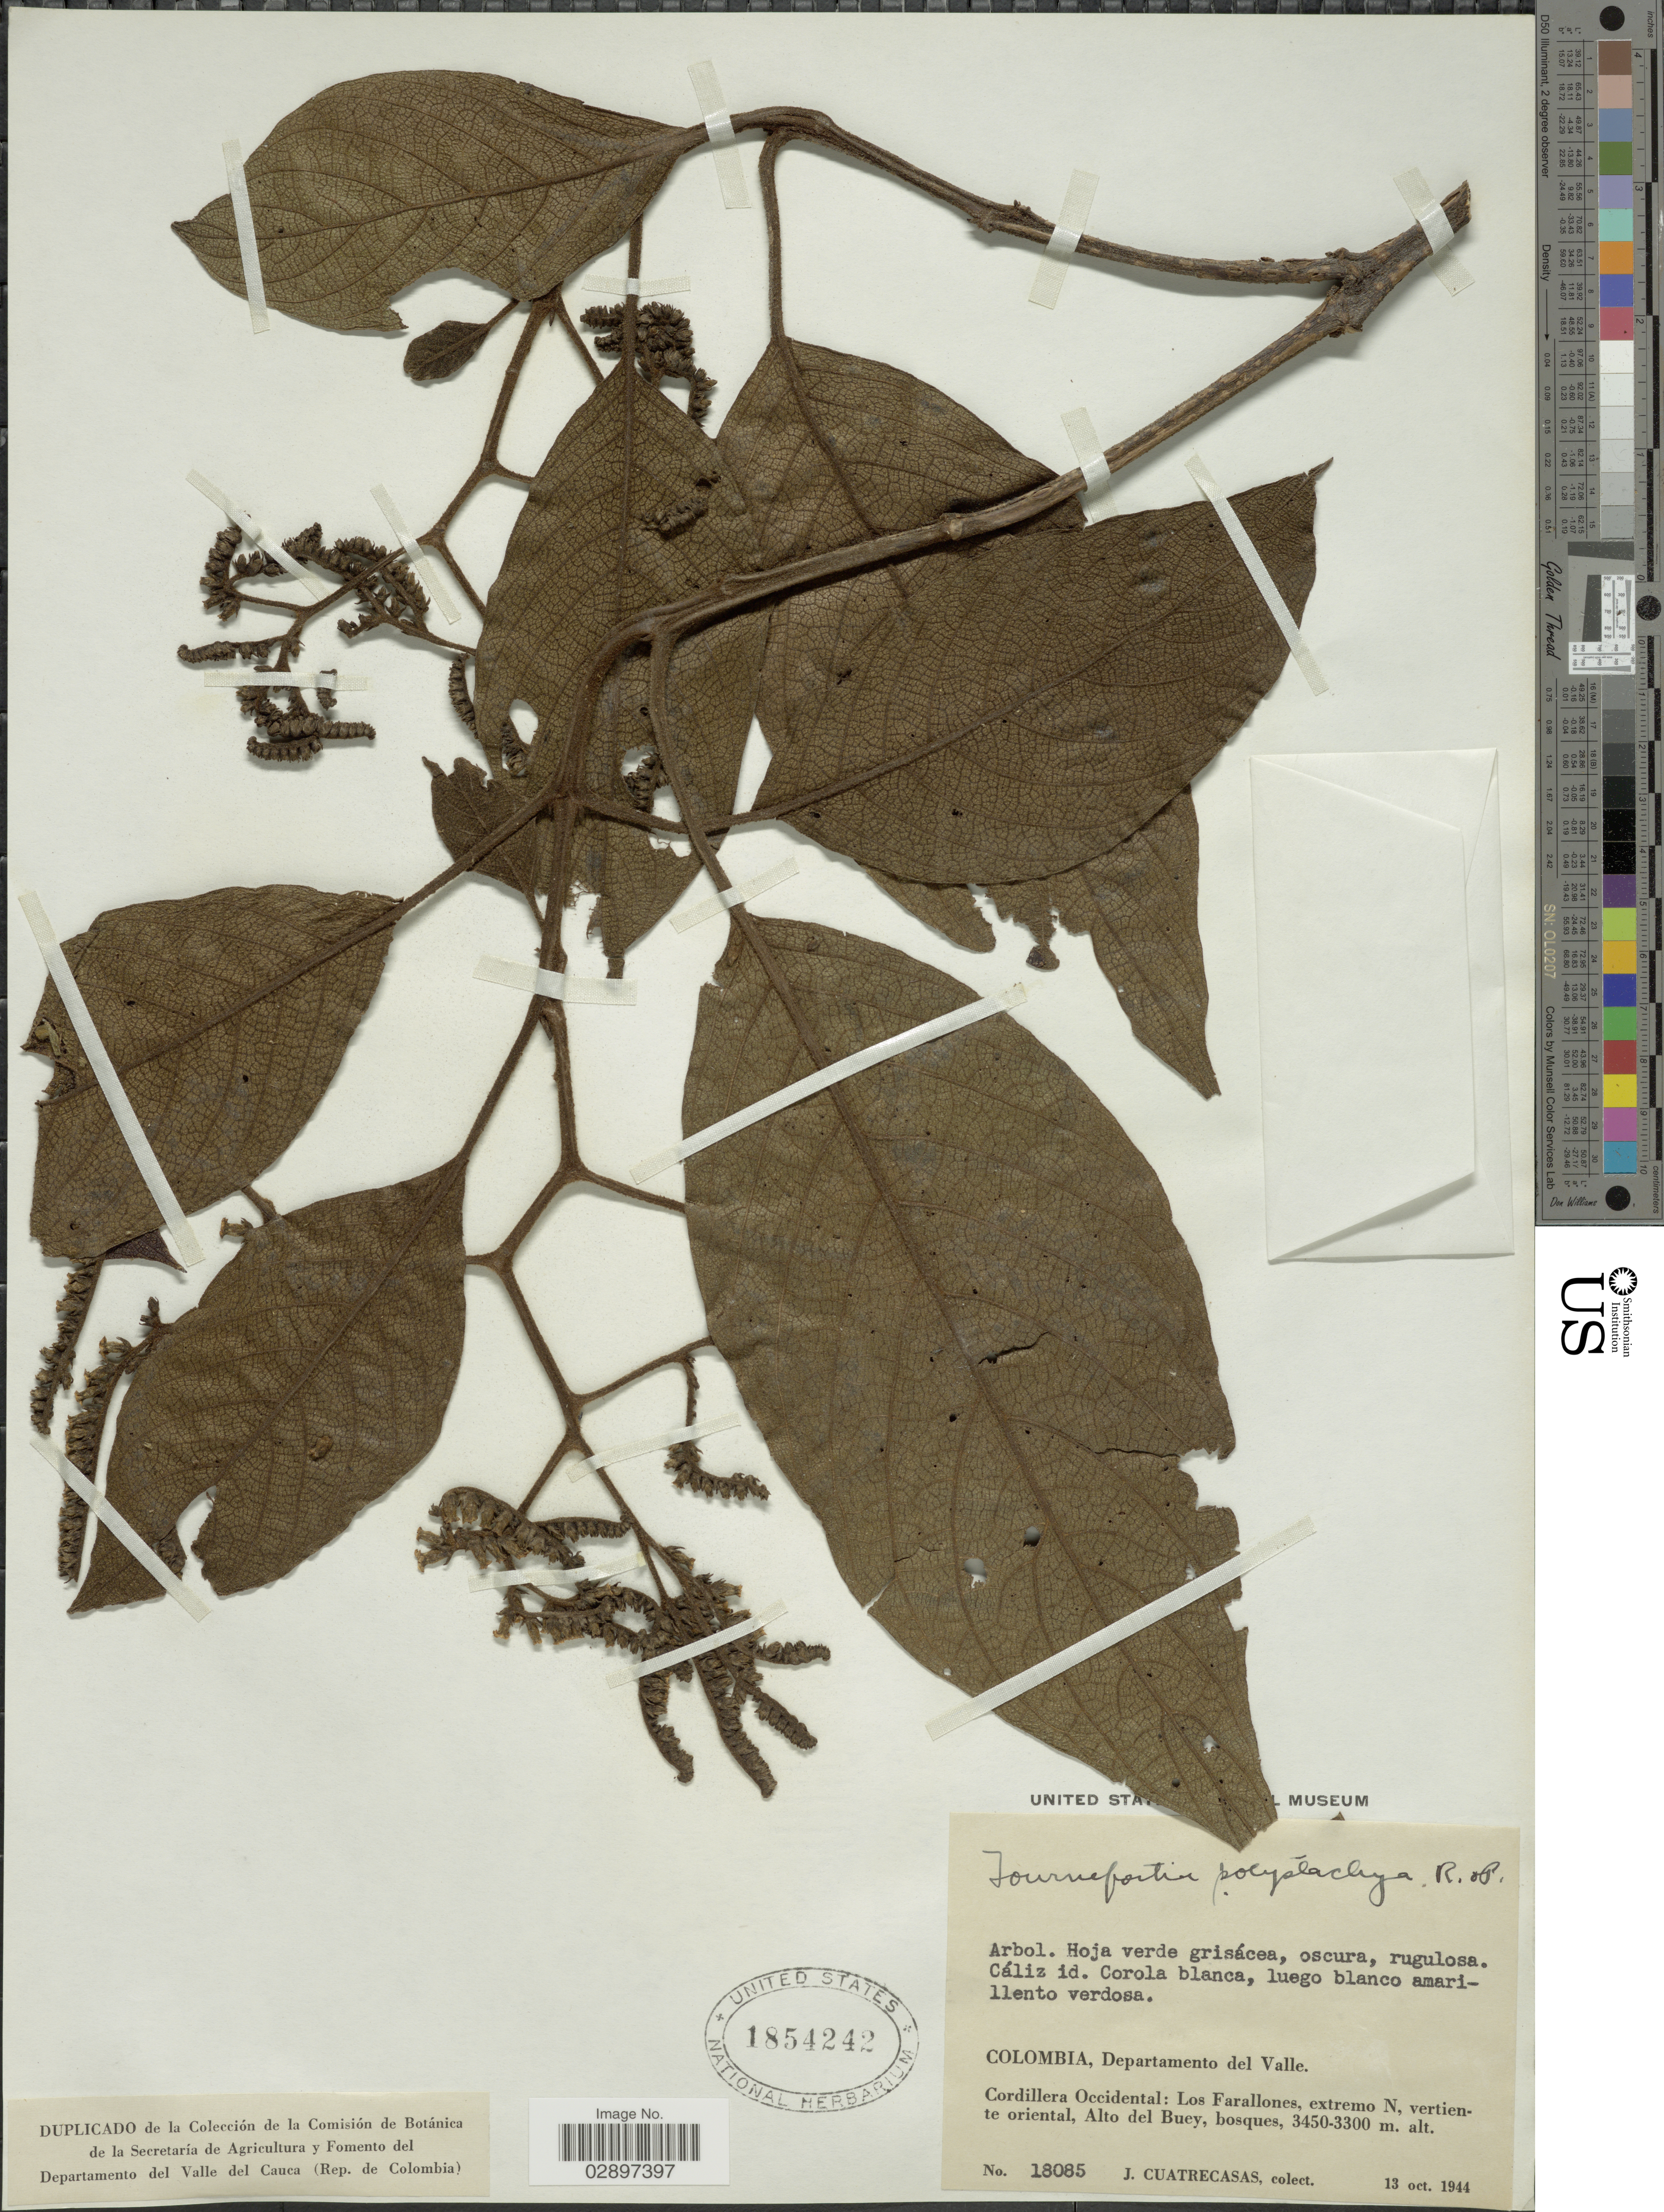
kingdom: Plantae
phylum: Tracheophyta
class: Magnoliopsida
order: Boraginales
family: Heliotropiaceae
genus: Tournefortia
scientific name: Tournefortia polystachya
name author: Ruiz & Pav.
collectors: J. Cuatrecasas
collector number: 18085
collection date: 1944-10-13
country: Colombia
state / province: Valle del Cauca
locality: Colombia, Departamento del Valle. Cordillera Occidental, Los Farallones, extremo N, vertiente oriental, Alto del Buey.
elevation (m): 3300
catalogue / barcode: US 1854242